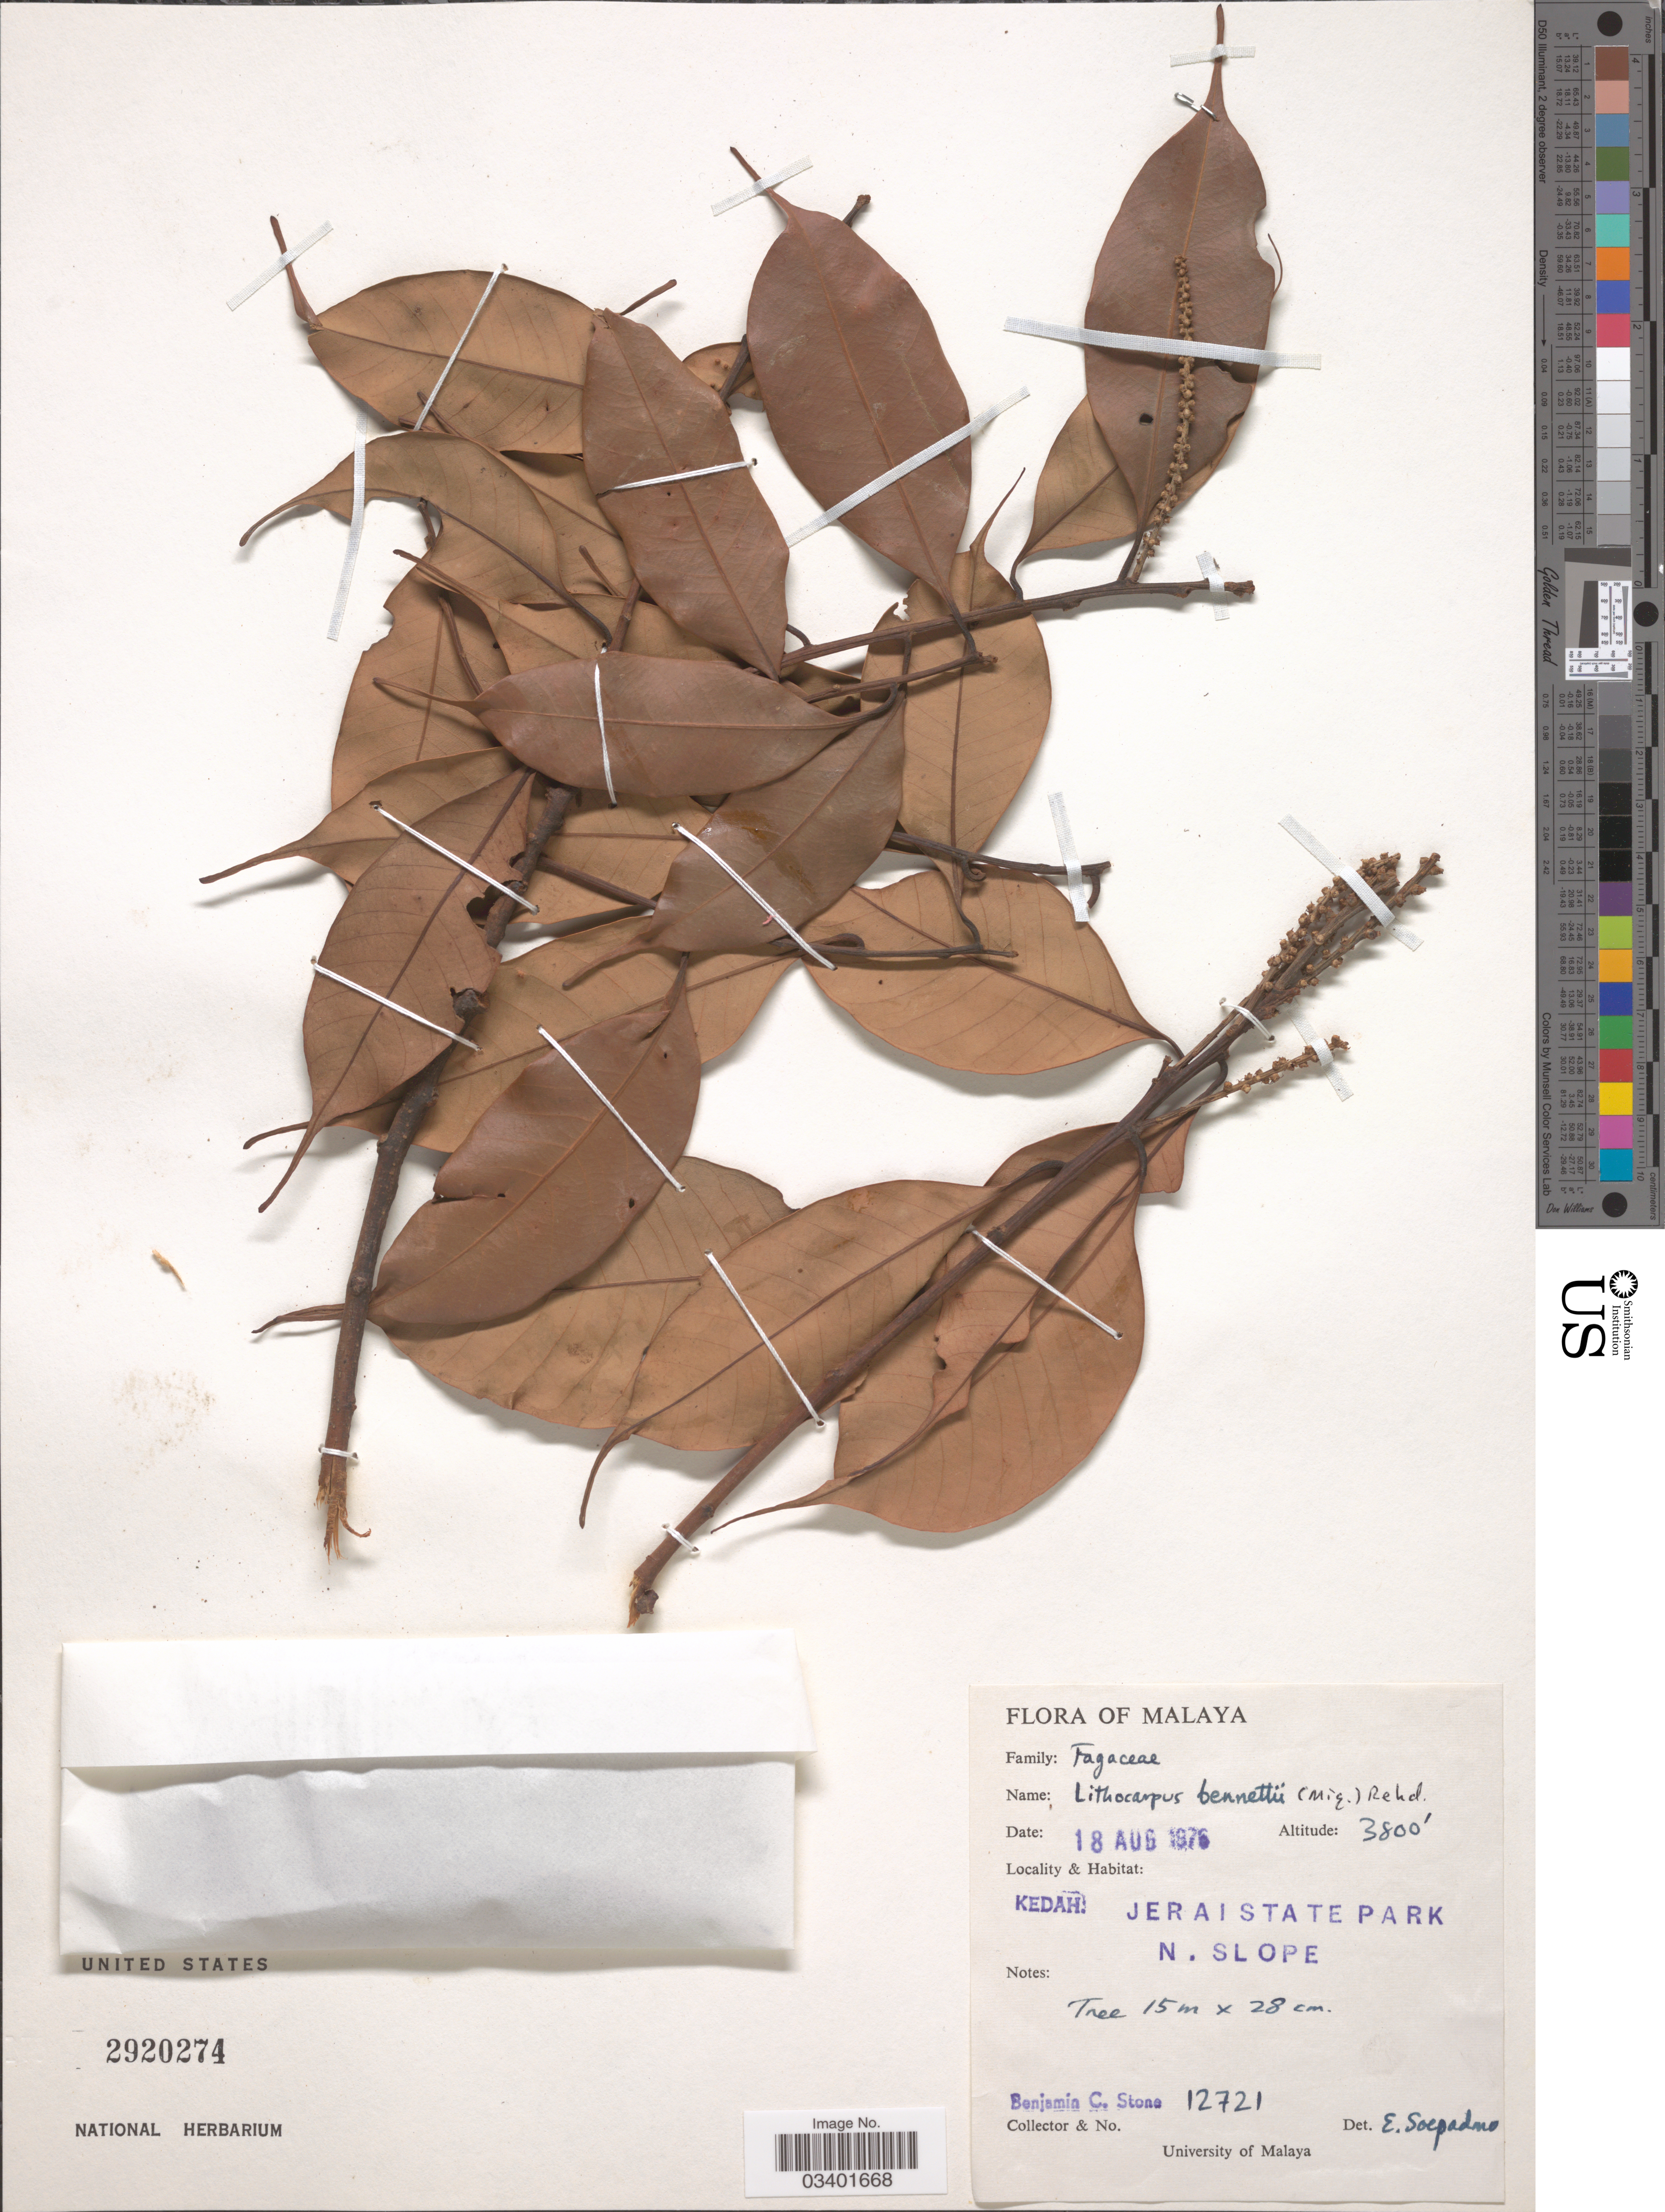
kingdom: Plantae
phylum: Tracheophyta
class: Magnoliopsida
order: Fagales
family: Fagaceae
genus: Lithocarpus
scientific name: Lithocarpus bennettii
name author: (Miq.) Rehder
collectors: B. C. Stone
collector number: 12721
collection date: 1976-08-18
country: Malaysia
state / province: Kedah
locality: Malaya. Jerai State Park, N. Slope.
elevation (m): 1158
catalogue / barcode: US 2920274